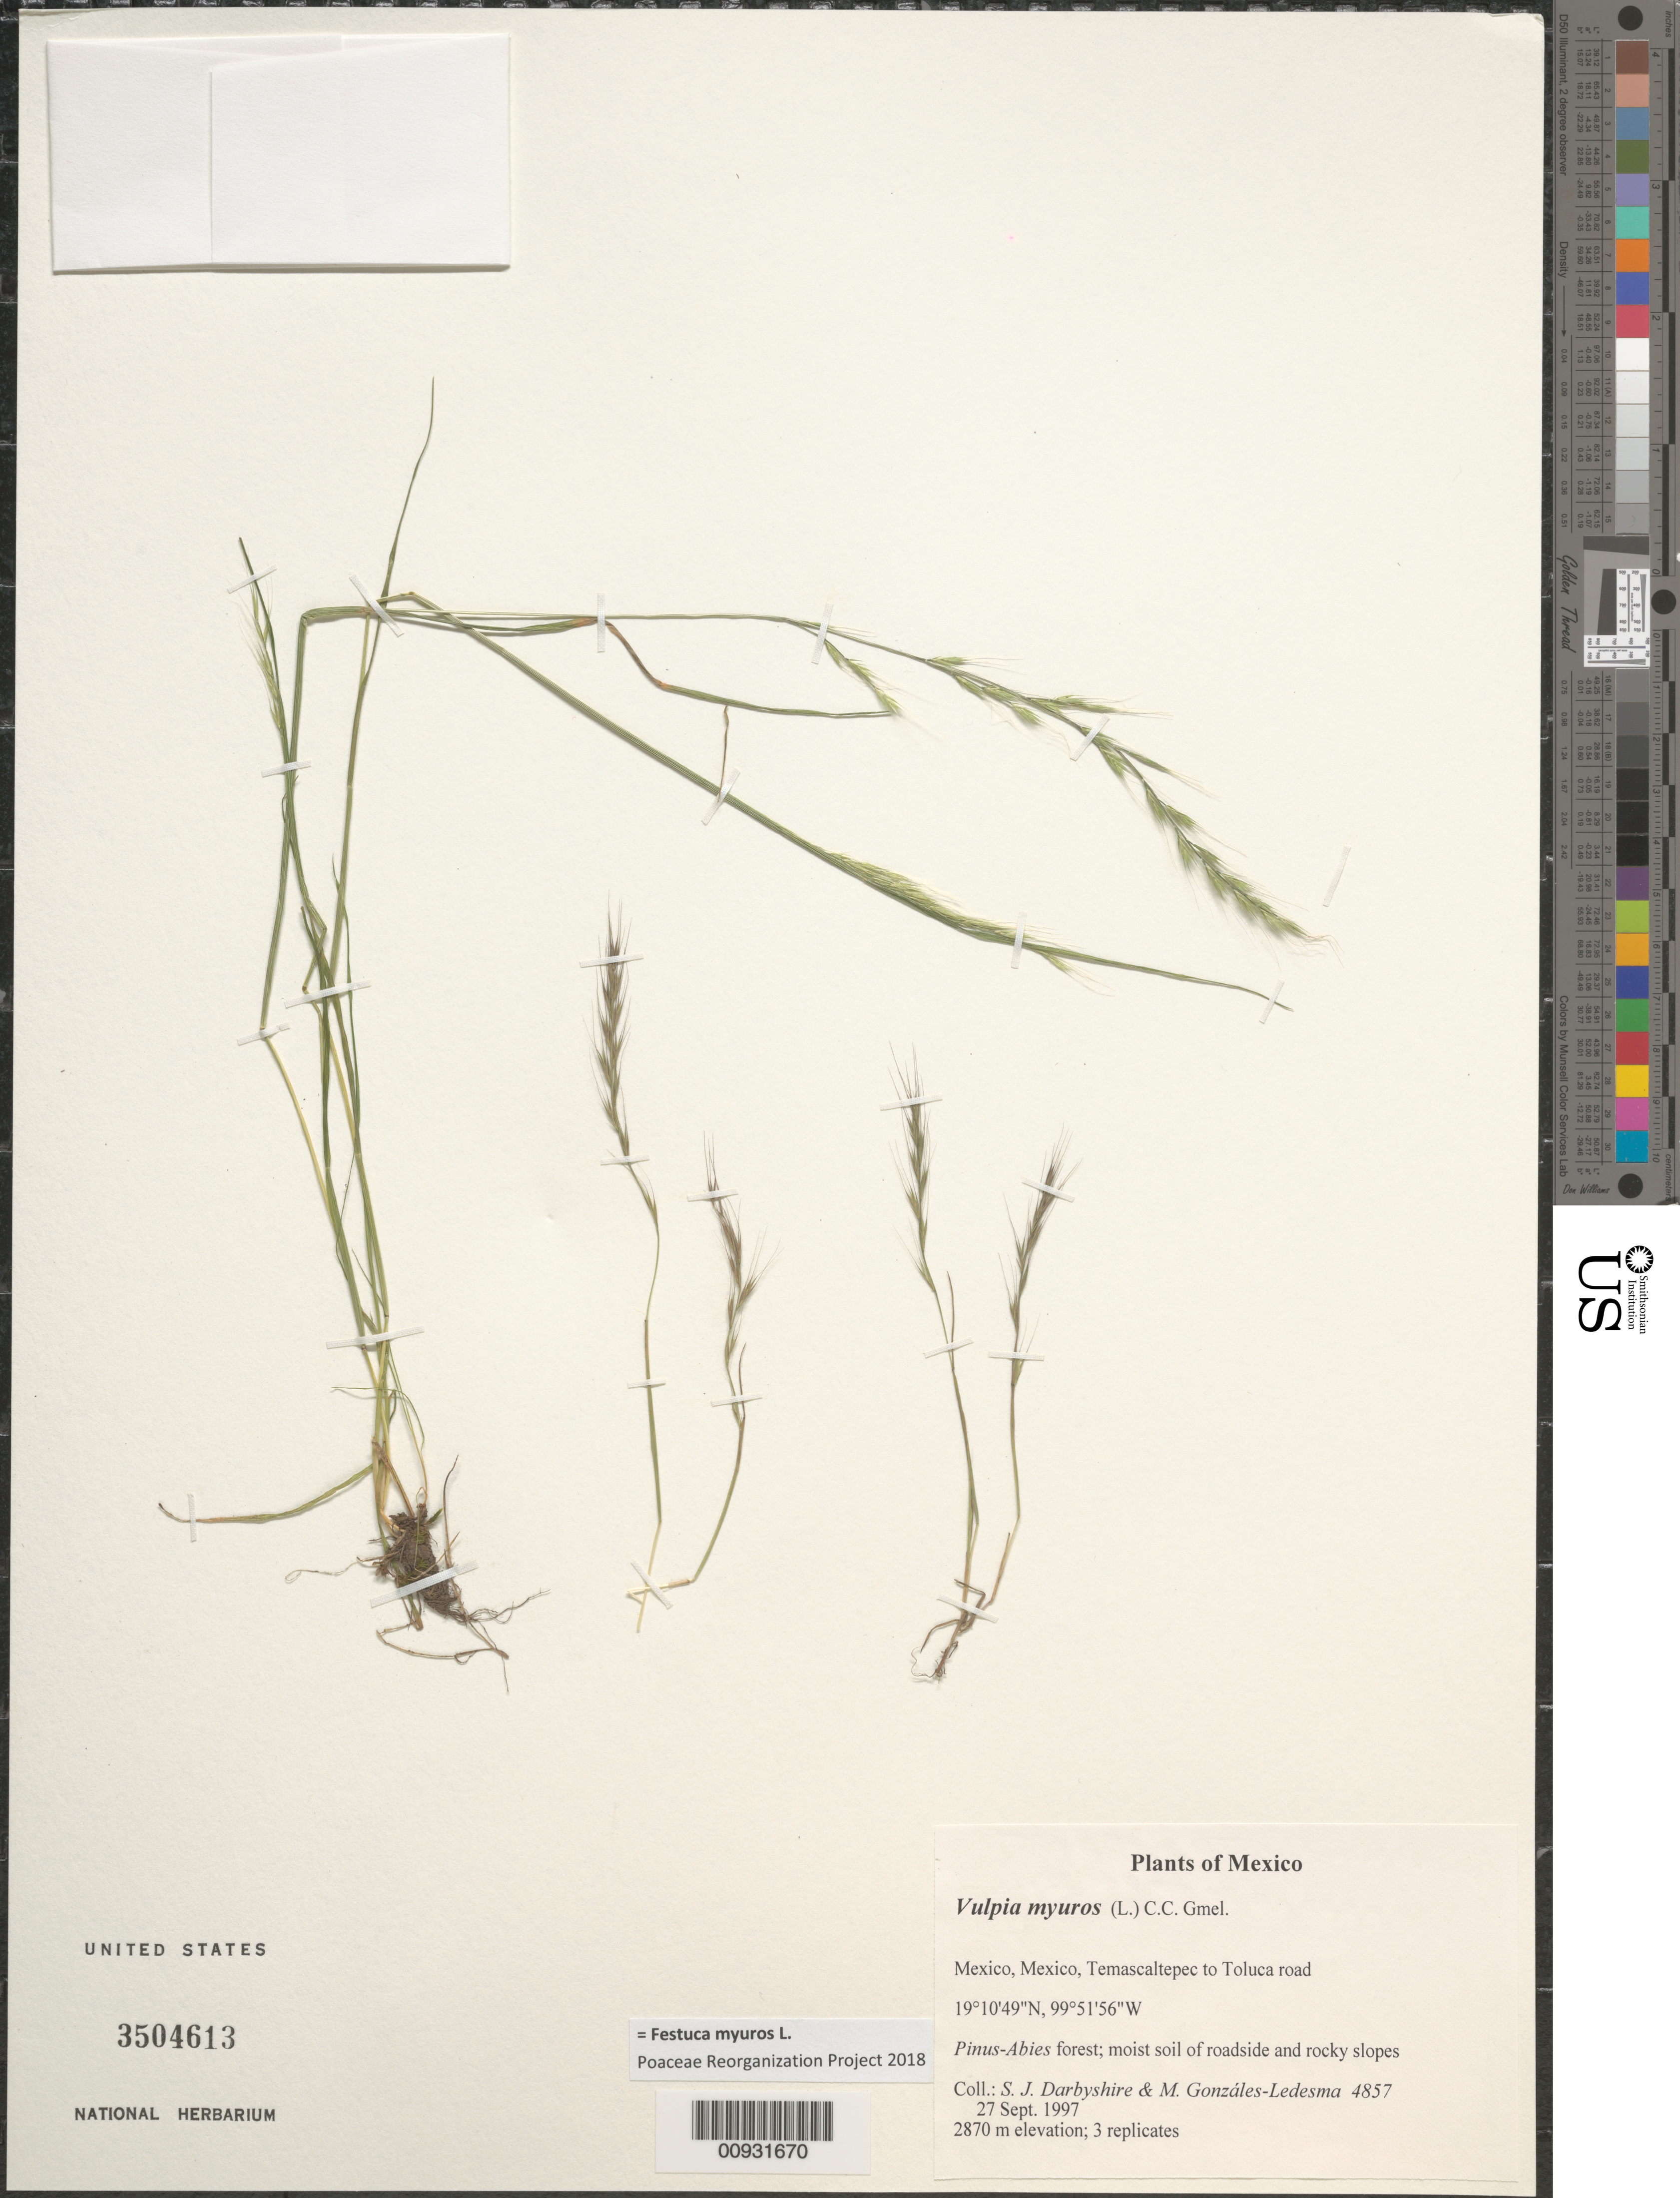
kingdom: Plantae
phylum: Tracheophyta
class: Liliopsida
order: Poales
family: Poaceae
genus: Festuca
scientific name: Festuca myuros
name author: L.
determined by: Poaceae Reorganization Project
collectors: S. Darbyshire & M. González-Ledesma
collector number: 4857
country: Mexico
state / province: México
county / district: Temascaltepec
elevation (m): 1860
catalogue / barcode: US 3504613